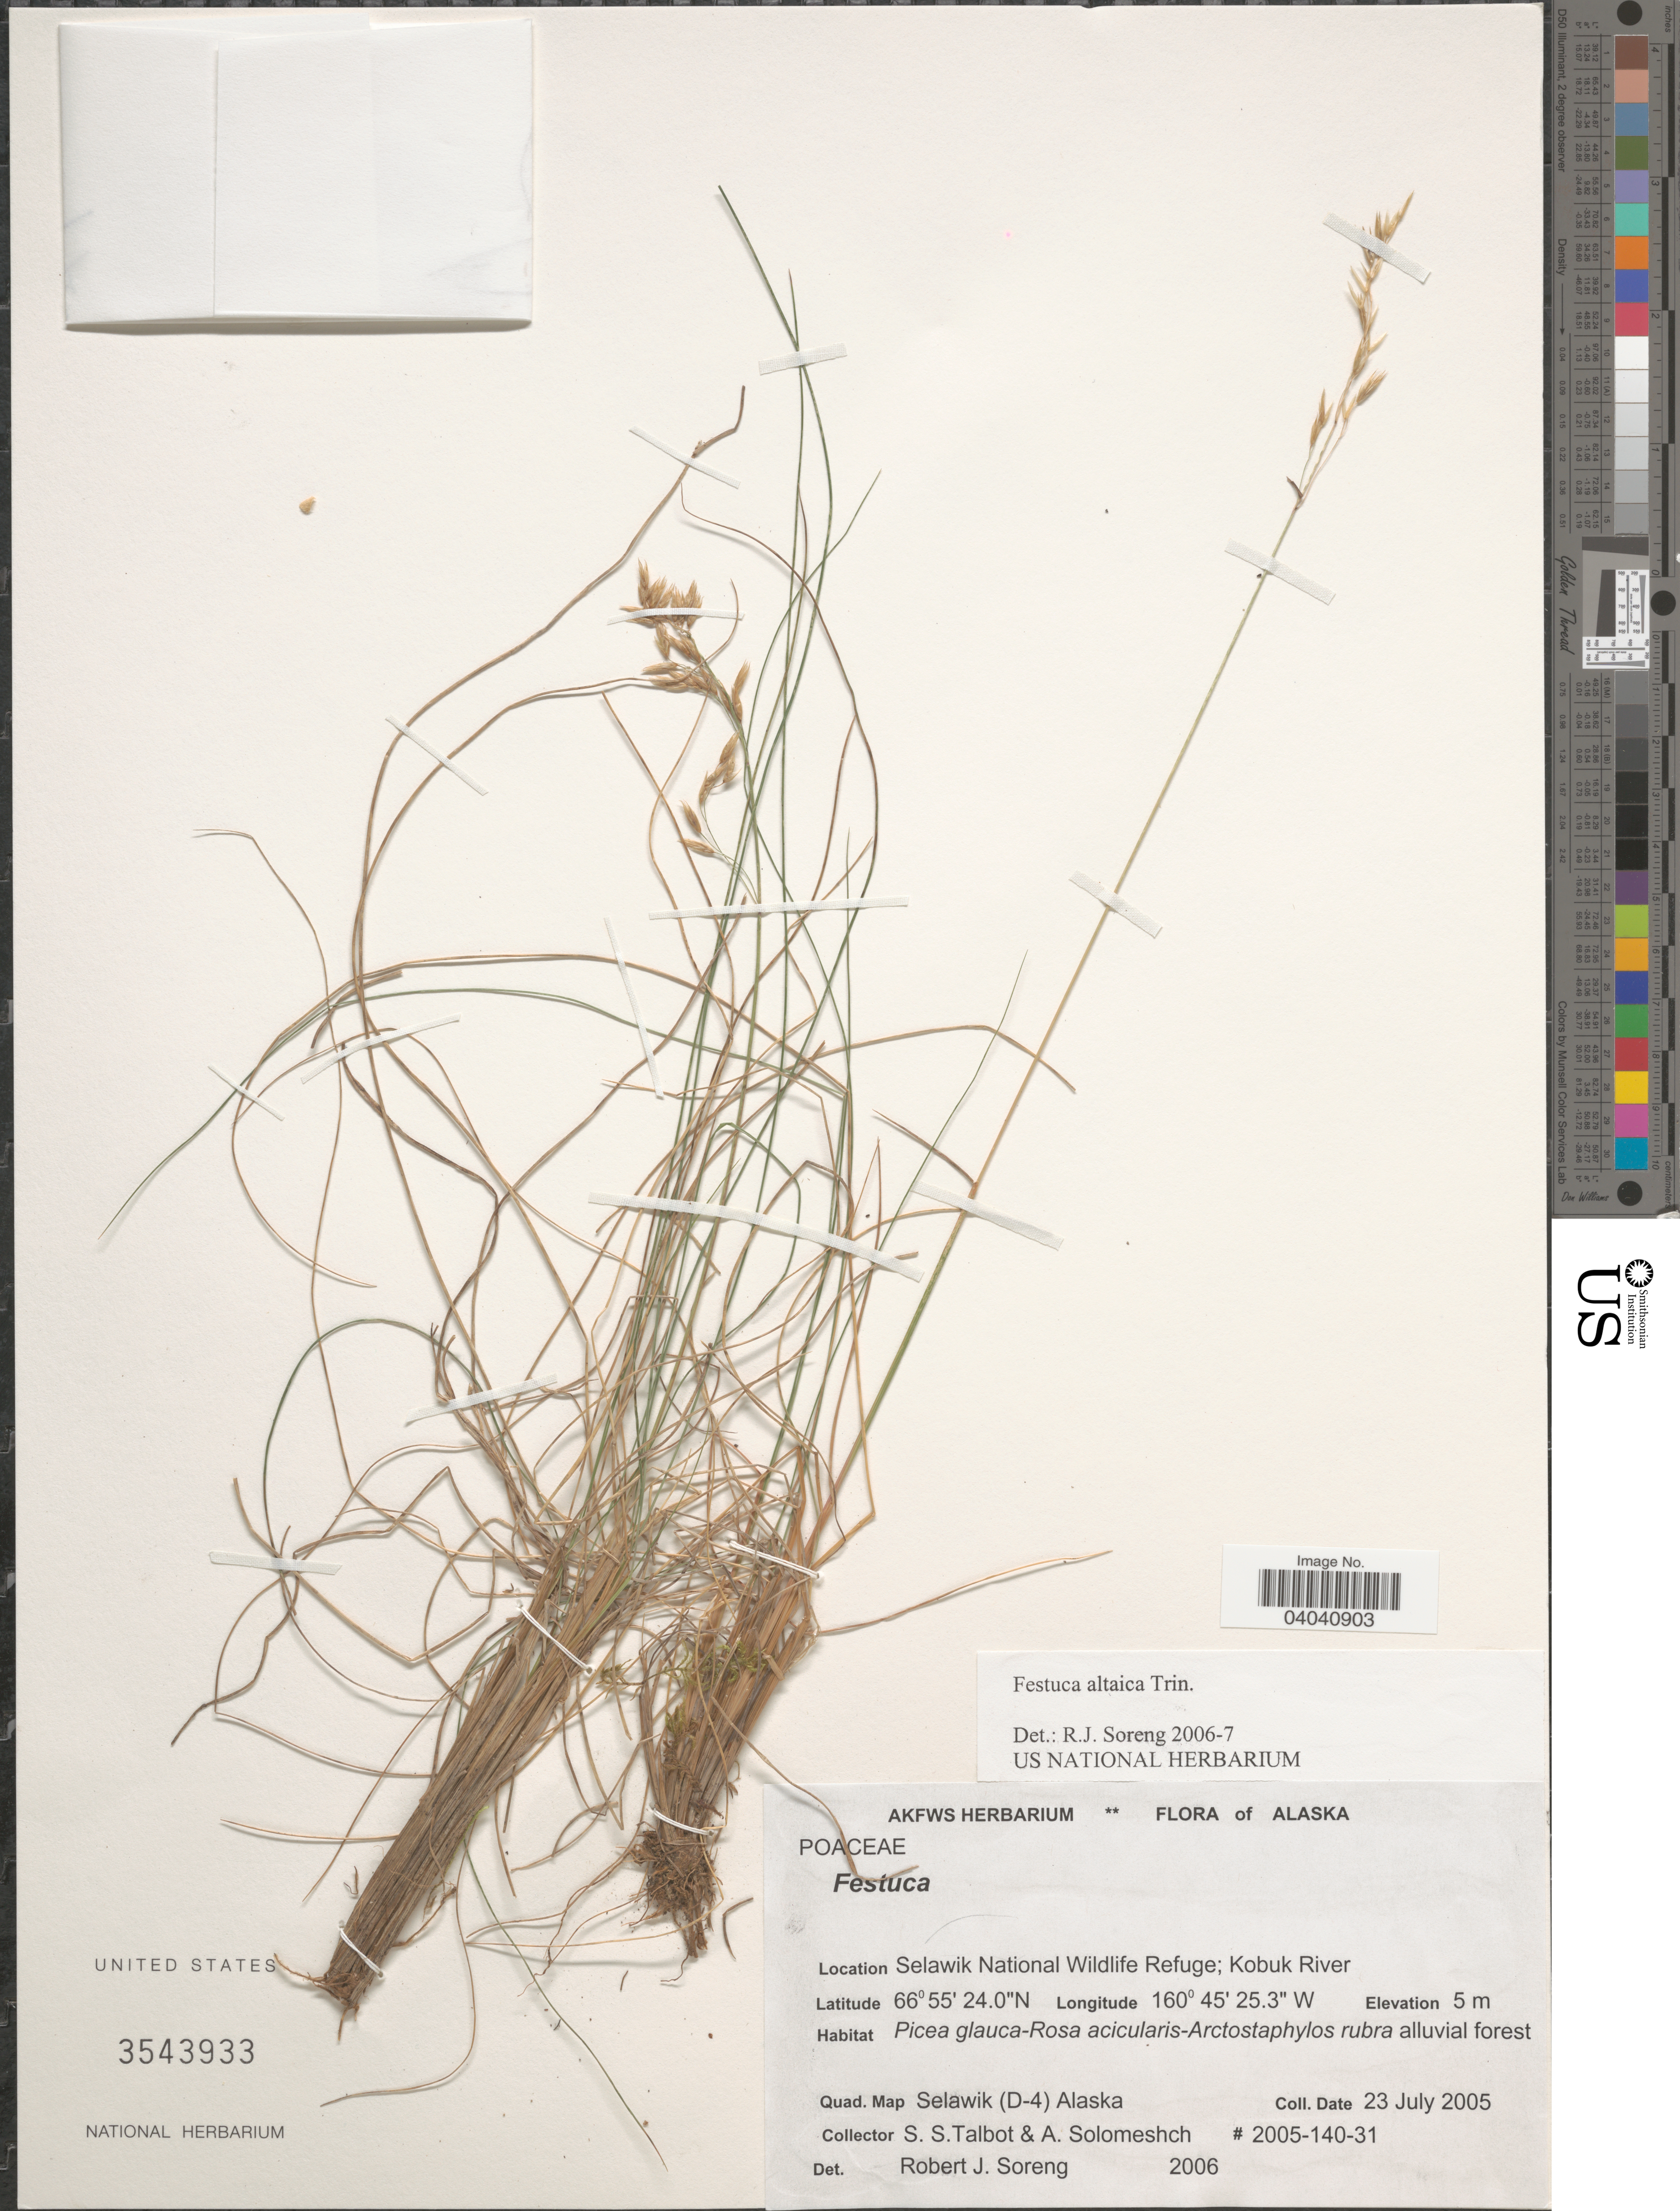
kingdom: Plantae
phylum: Tracheophyta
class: Liliopsida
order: Poales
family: Poaceae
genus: Festuca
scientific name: Festuca altaica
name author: Trin.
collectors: S. S. Talbot & A. Solomeshch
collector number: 2005-140-31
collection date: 2005-07-23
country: United States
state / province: Alaska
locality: Selawik National Wildlife Refuge; Kobuk River. Quad. Map Selawik (D-4) Alaska.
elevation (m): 5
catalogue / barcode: US 3543933